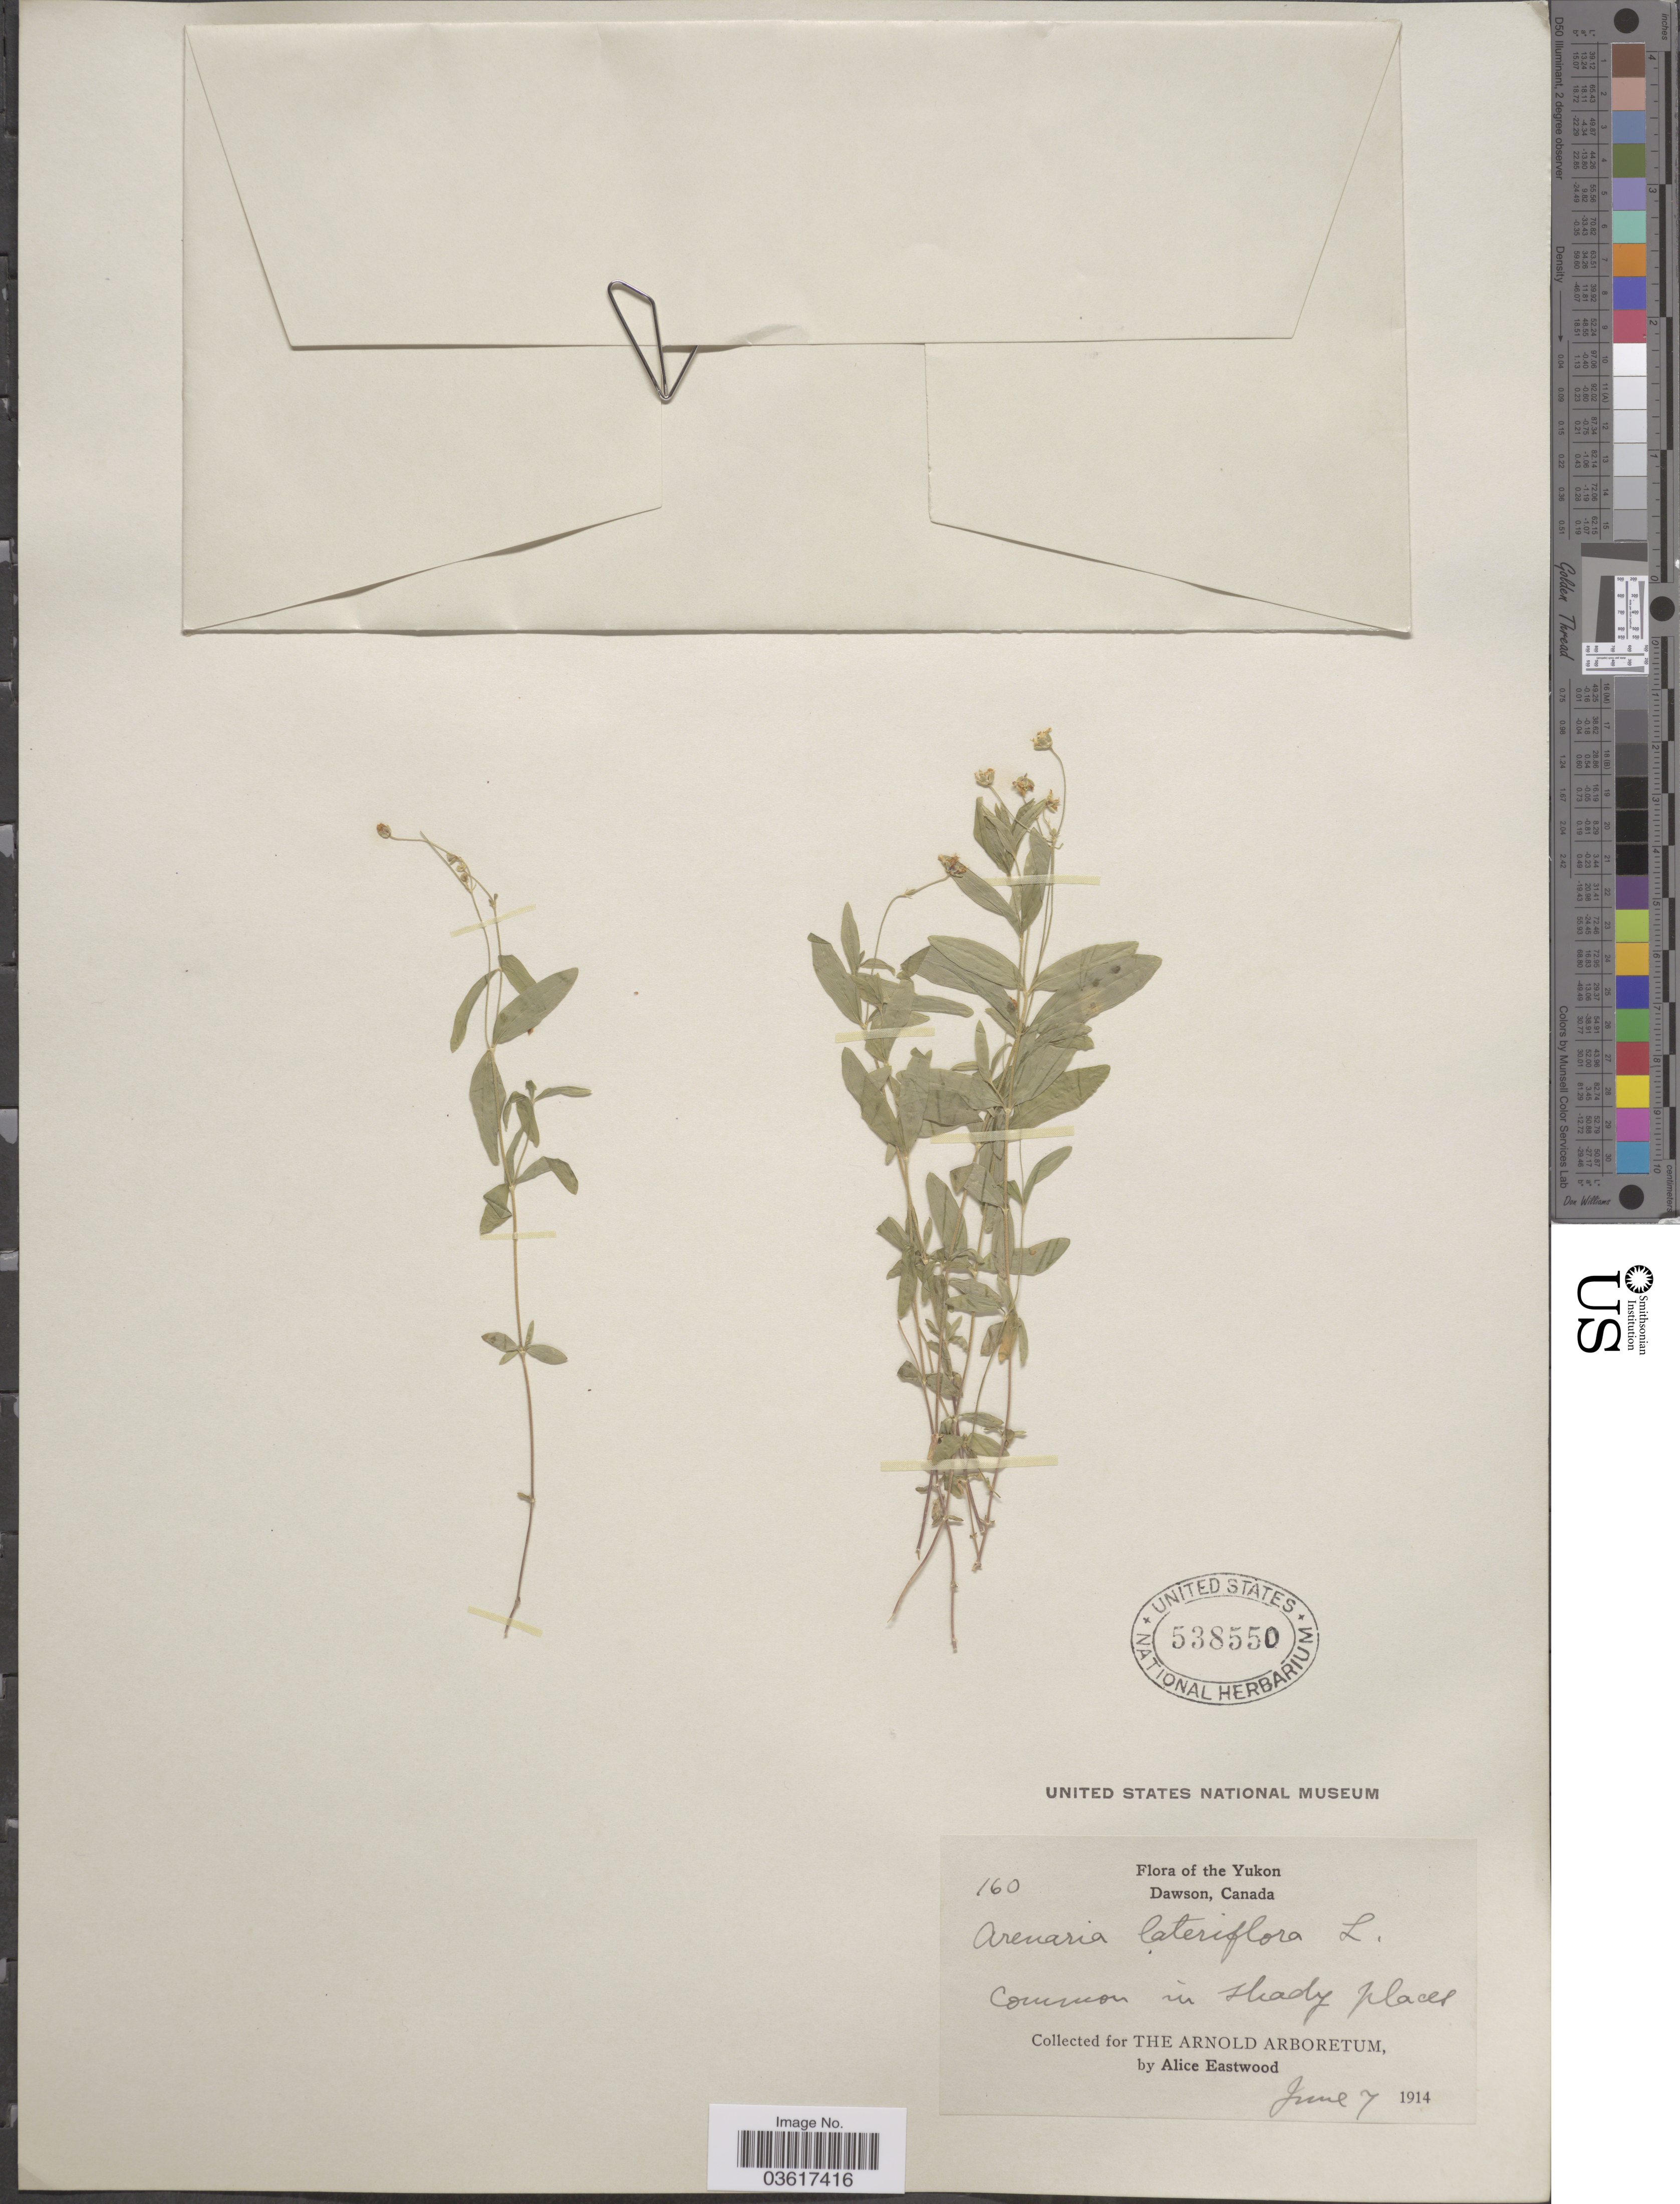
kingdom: Plantae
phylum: Tracheophyta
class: Magnoliopsida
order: Caryophyllales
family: Caryophyllaceae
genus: Moehringia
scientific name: Moehringia lateriflora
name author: (L.) Fenzl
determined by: Strong, Mark T., (BOT), Smithsonian Institution - National Museum of Natural History (UNITED STATES)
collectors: A. Eastwood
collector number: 160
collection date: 1914-06-07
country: Canada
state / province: Yukon Territory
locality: The Yukon. Dawson.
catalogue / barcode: US 538550